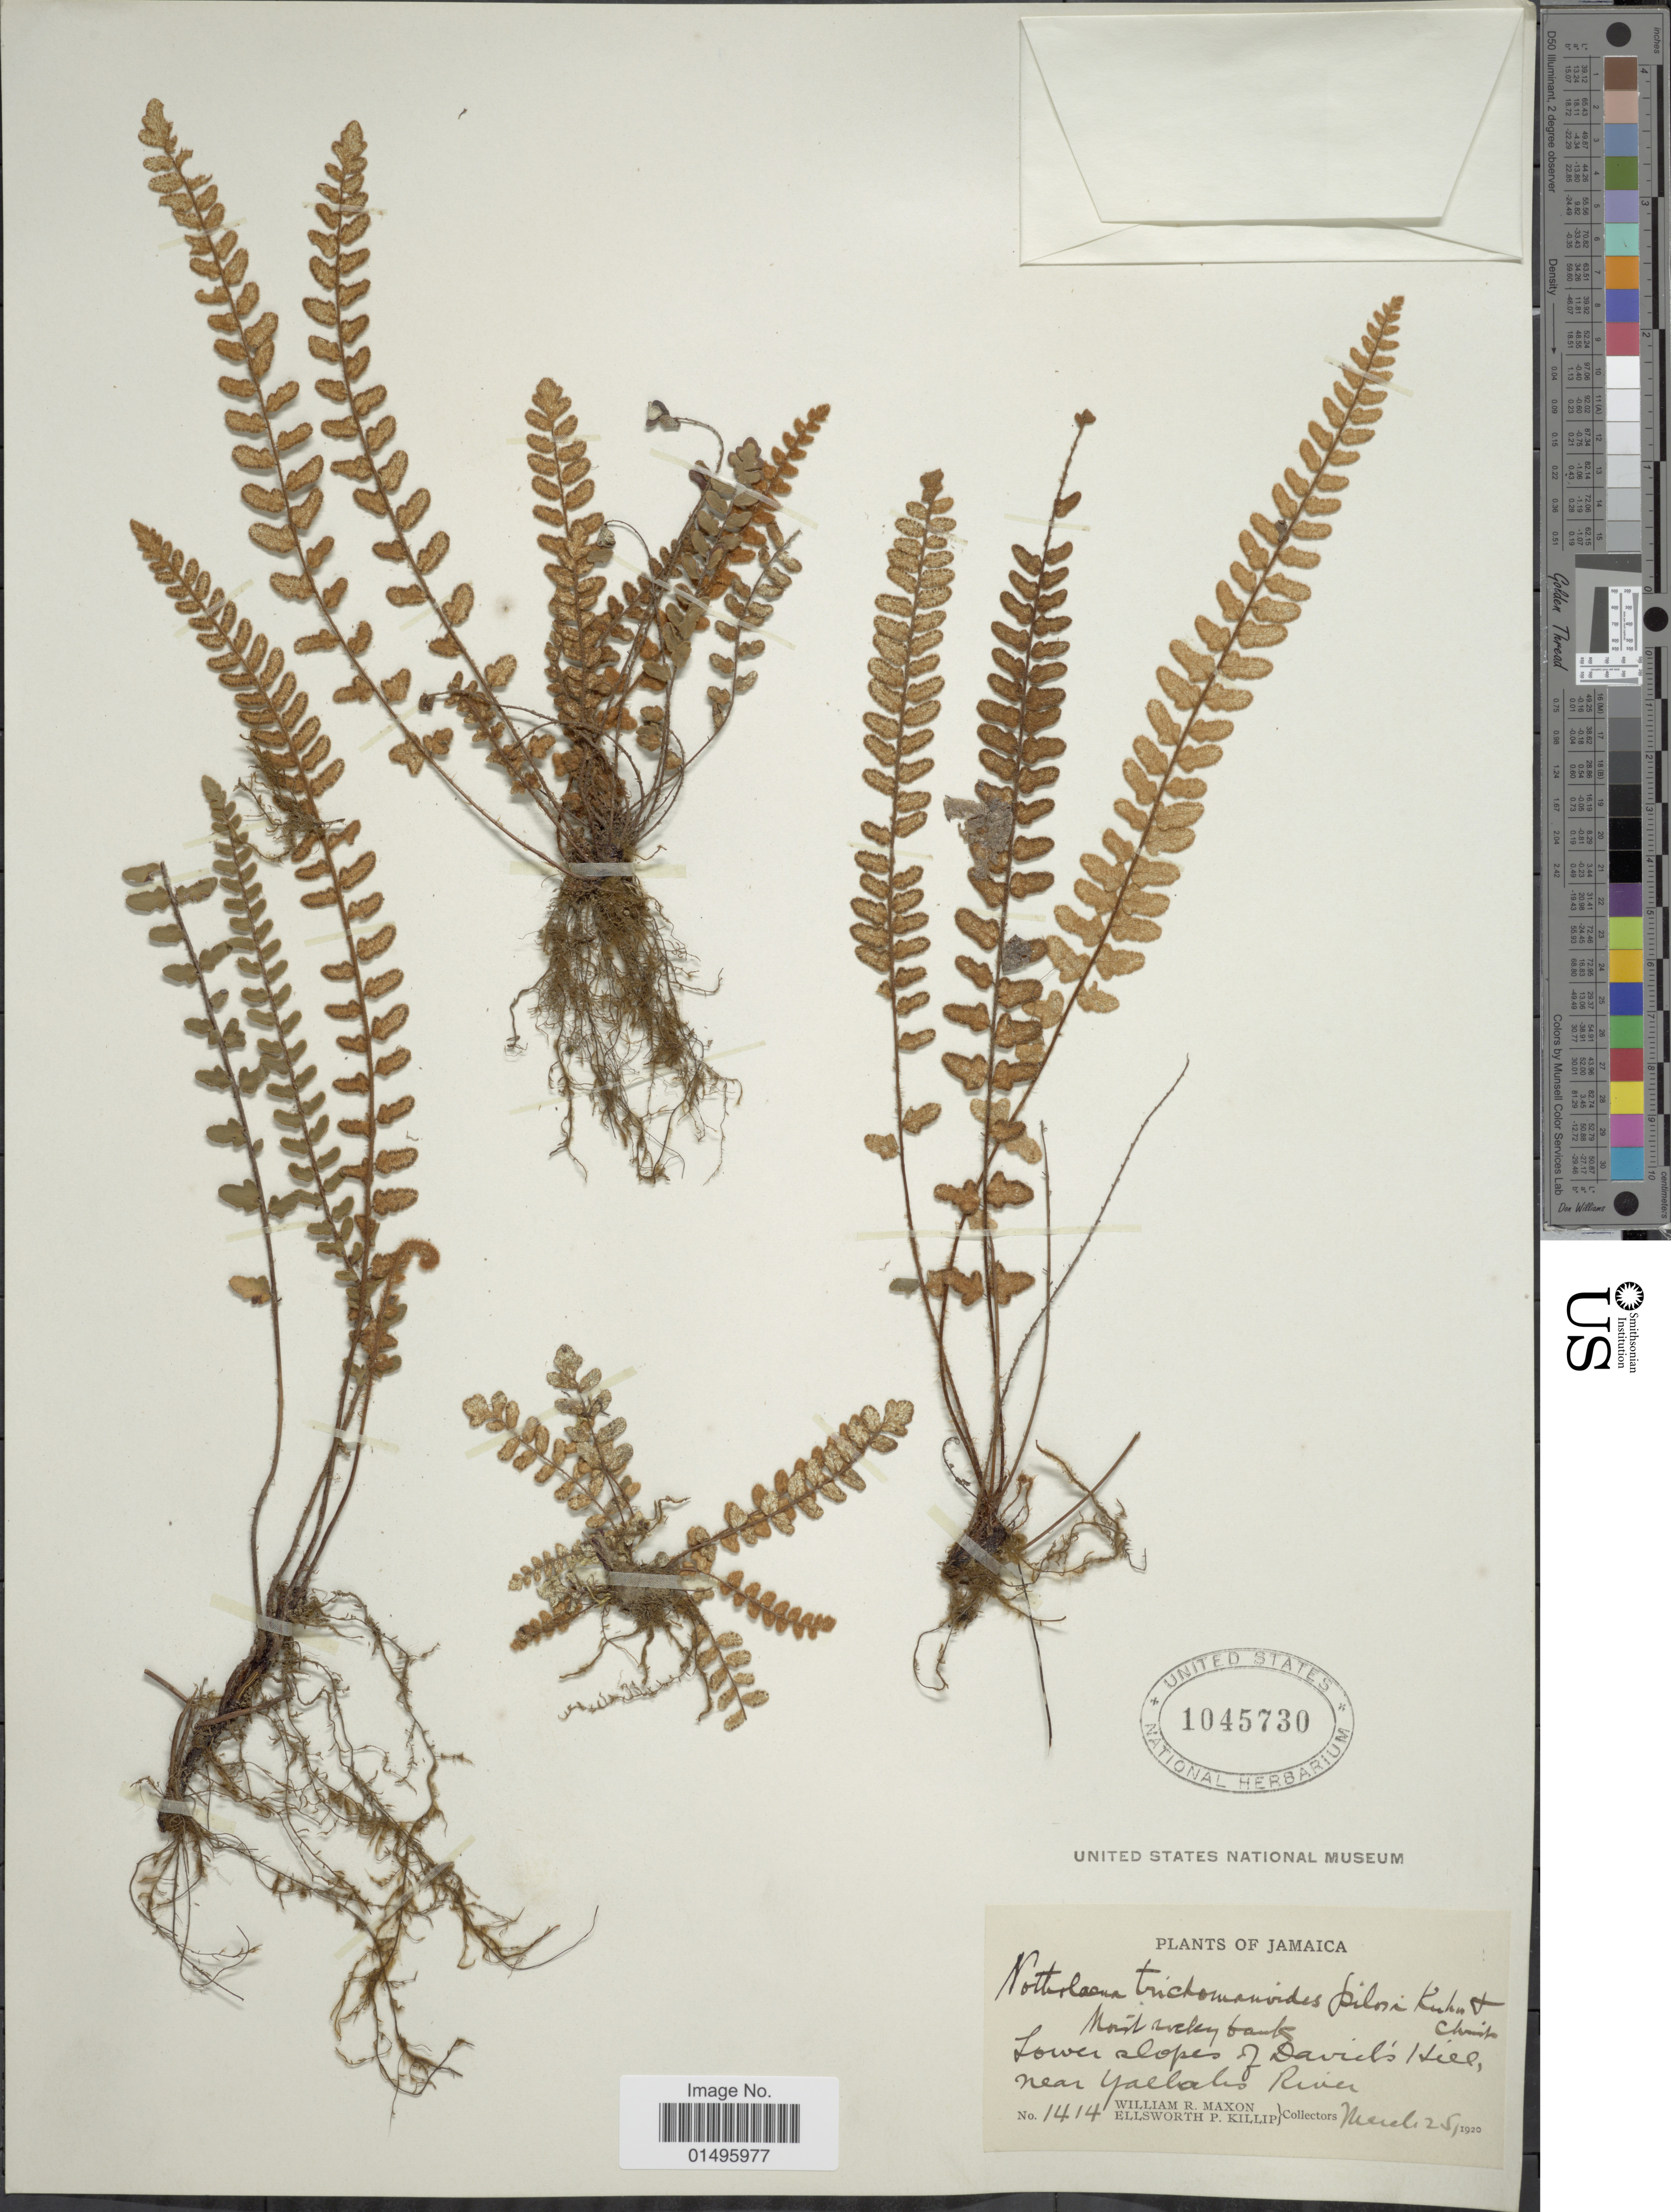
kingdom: Plantae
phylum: Tracheophyta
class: Polypodiopsida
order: Polypodiales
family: Pteridaceae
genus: Notholaena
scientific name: Notholaena trichomanoides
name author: (L.) Desv.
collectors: W. R. Maxon & E. P. Killip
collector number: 1414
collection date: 1920-03-25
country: Jamaica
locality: Jamaica, lower slopes of David's Hill, near Yallahs River.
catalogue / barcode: US 1045730